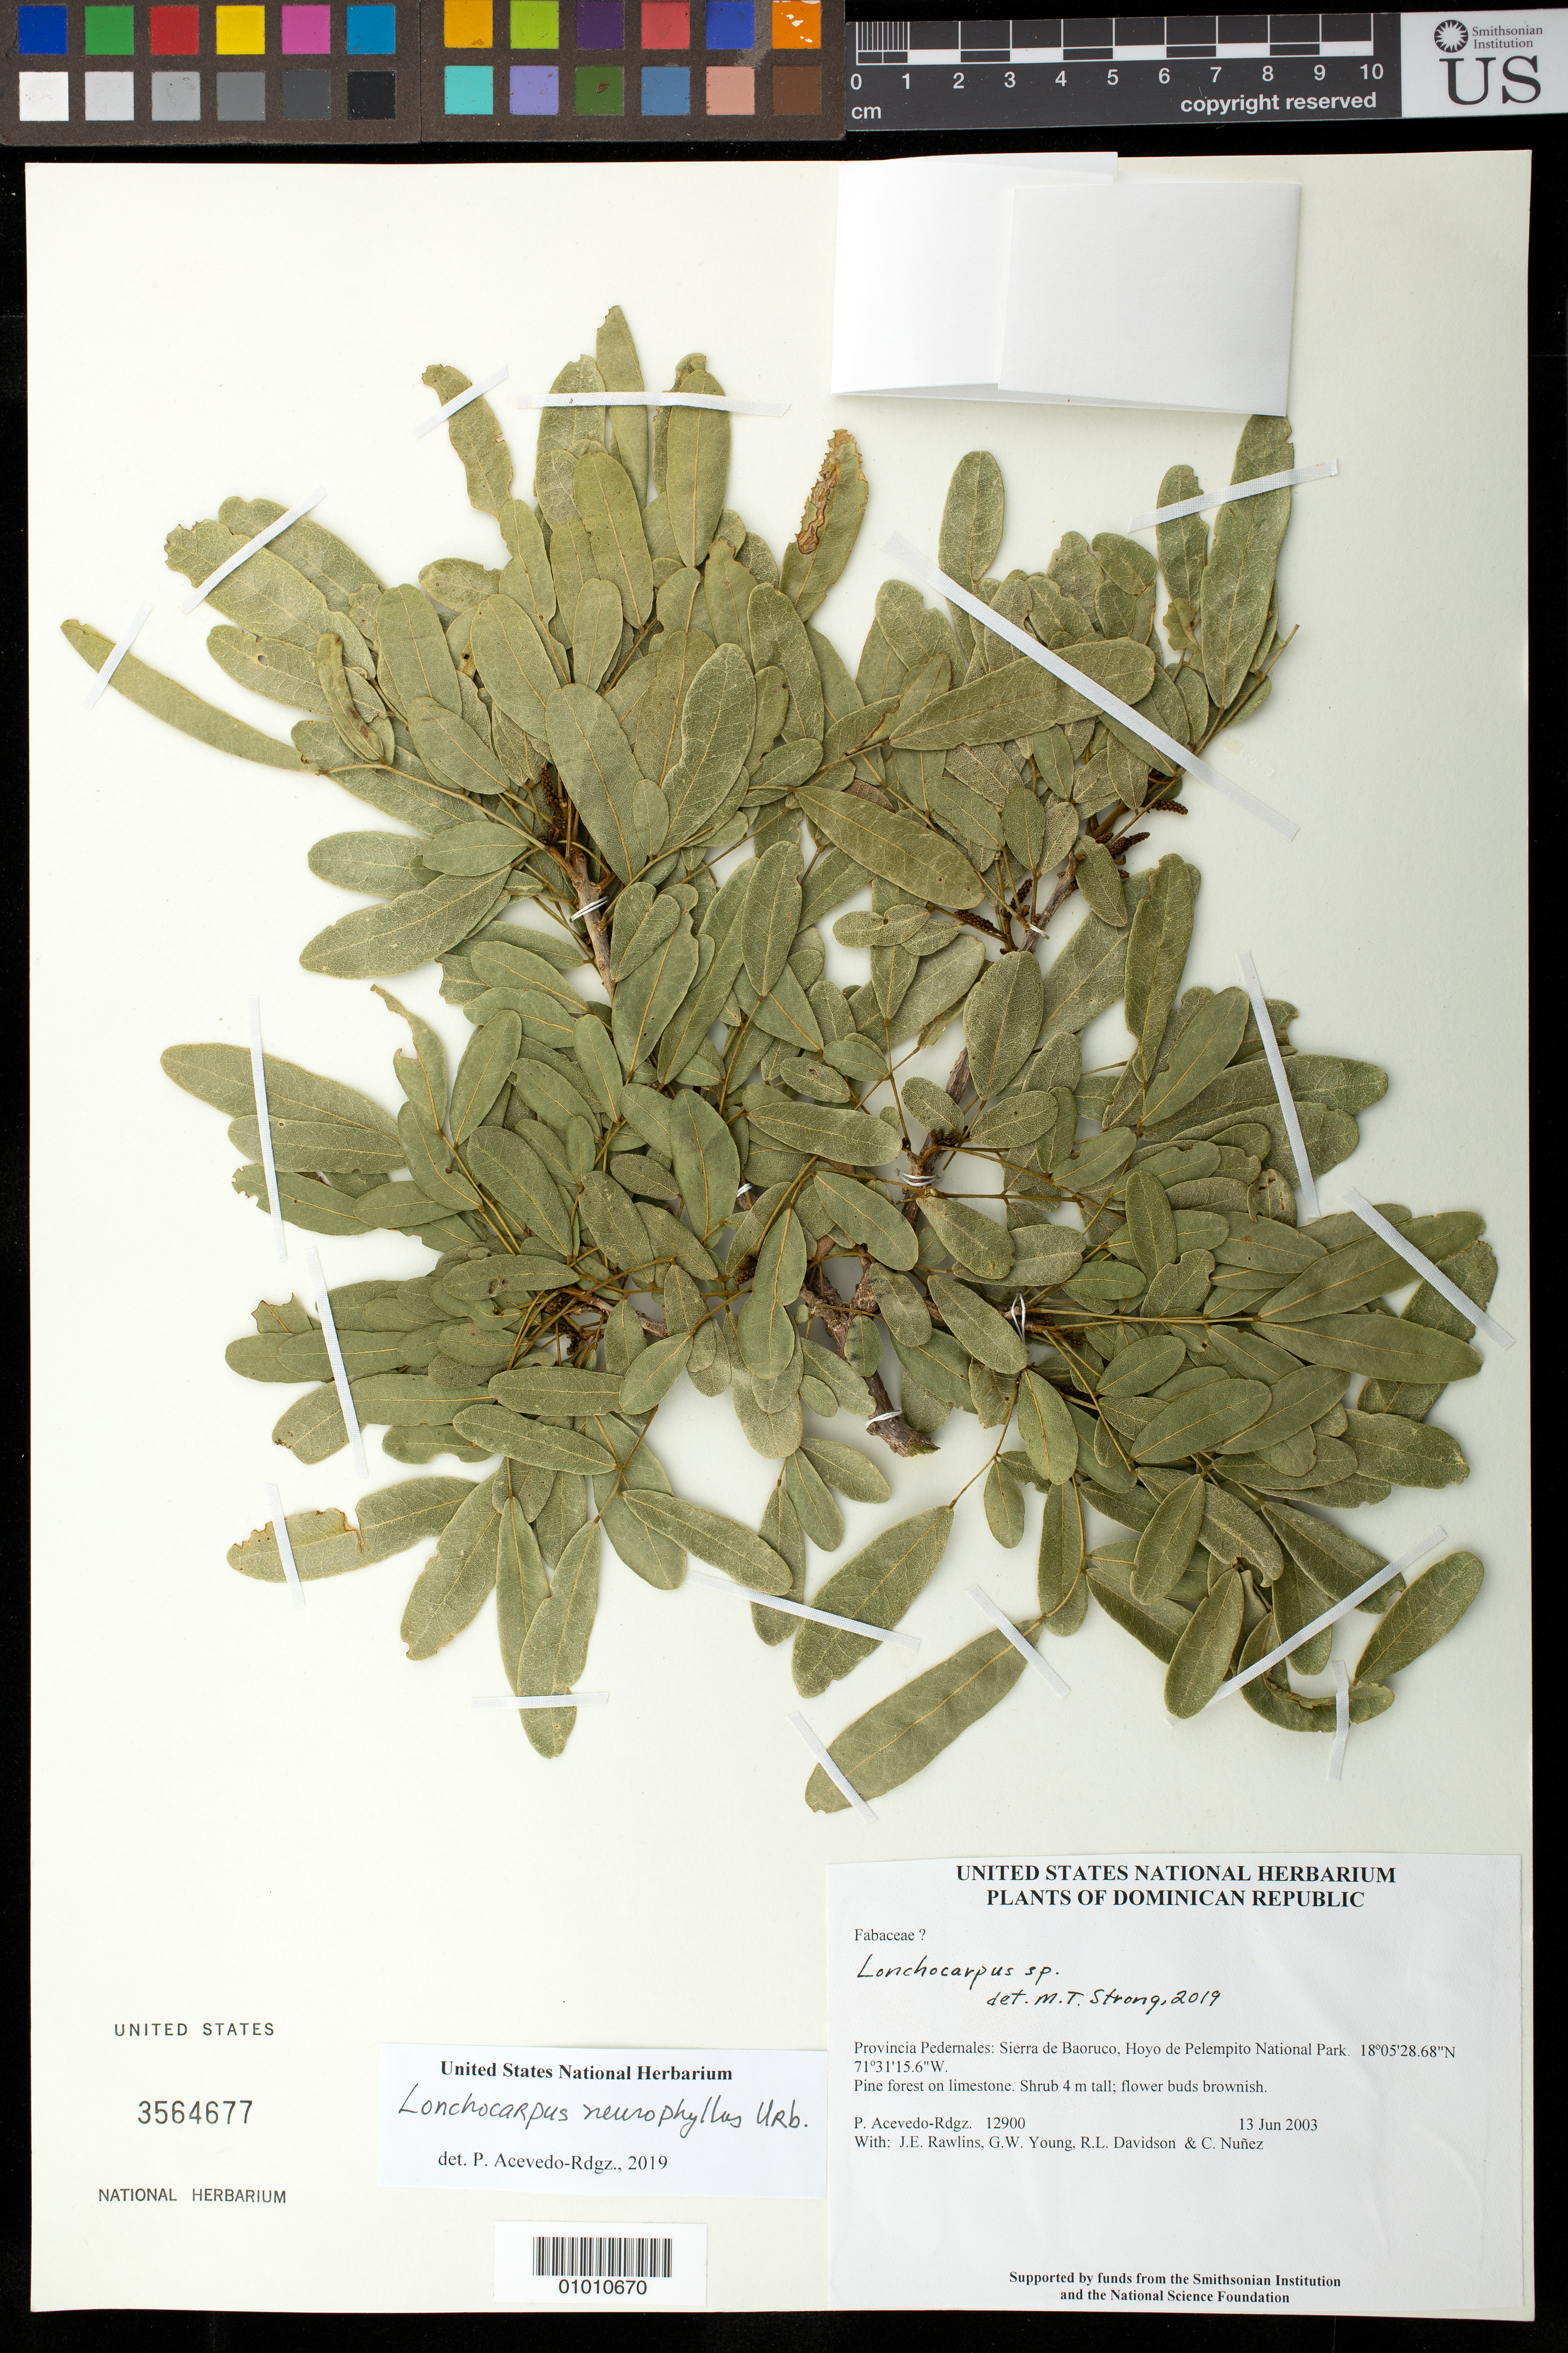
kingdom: Plantae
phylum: Tracheophyta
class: Magnoliopsida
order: Fabales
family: Fabaceae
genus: Lonchocarpus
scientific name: Lonchocarpus neurophyllus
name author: Urb.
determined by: Acevedo-Rodríguez, P., (BOT), Smithsonian Institution - National Museum of Natural History (UNITED STATES)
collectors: P. Acevedo-Rodr., J. Rawlins, G. Young, R. Davidson & C. Nunez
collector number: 12900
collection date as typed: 13 Jun 2003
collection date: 2003-06-13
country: Dominican Republic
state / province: Pedernales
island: Hispaniola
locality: Provincia Pedernales: Sierra de Baoruco, Hoyo de Pelempito National Park.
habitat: Pine forest on limestone.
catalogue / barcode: US 3564677